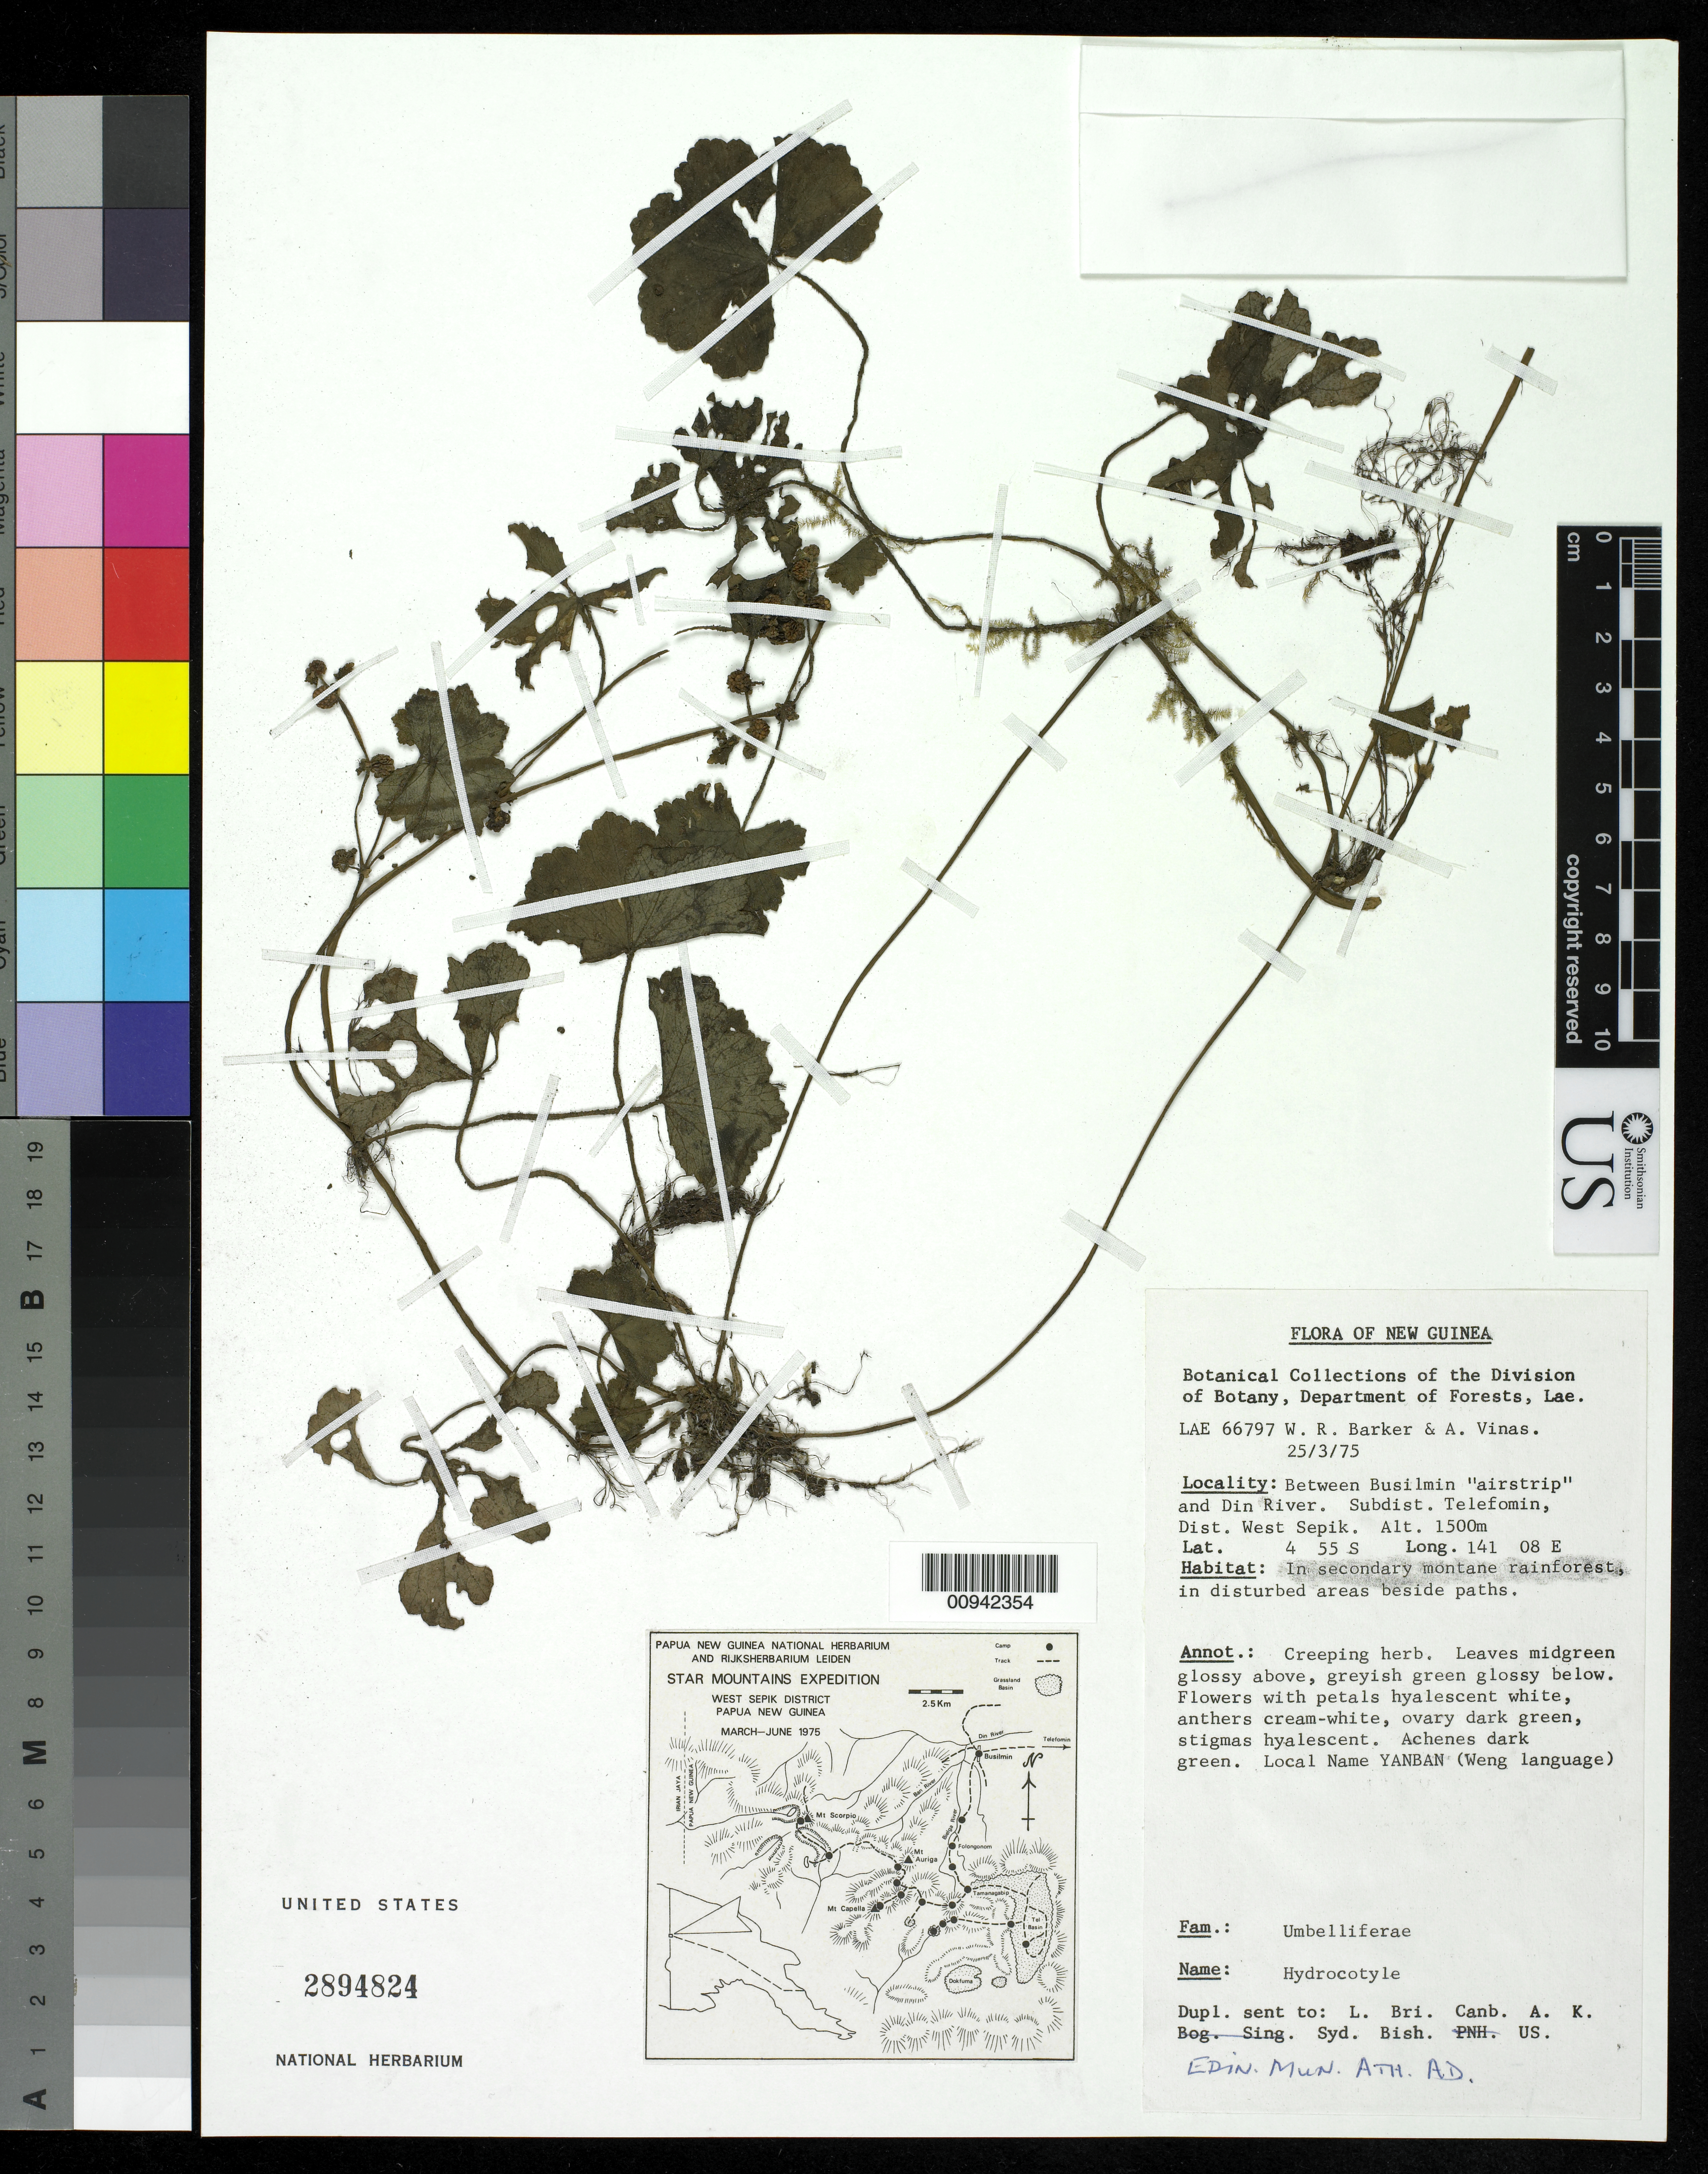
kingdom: Plantae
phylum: Tracheophyta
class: Magnoliopsida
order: Apiales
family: Araliaceae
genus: Hydrocotyle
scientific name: Hydrocotyle sp.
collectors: W. R. Barker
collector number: LAE 66797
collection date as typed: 25 Mar 1975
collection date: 1975-03-25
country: Papua New Guinea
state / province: Sandaun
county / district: Telefomin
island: New Guinea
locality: Between Busilmin airstrip and Din River. Subdist. Telefomin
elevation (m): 1500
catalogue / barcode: US 2894824